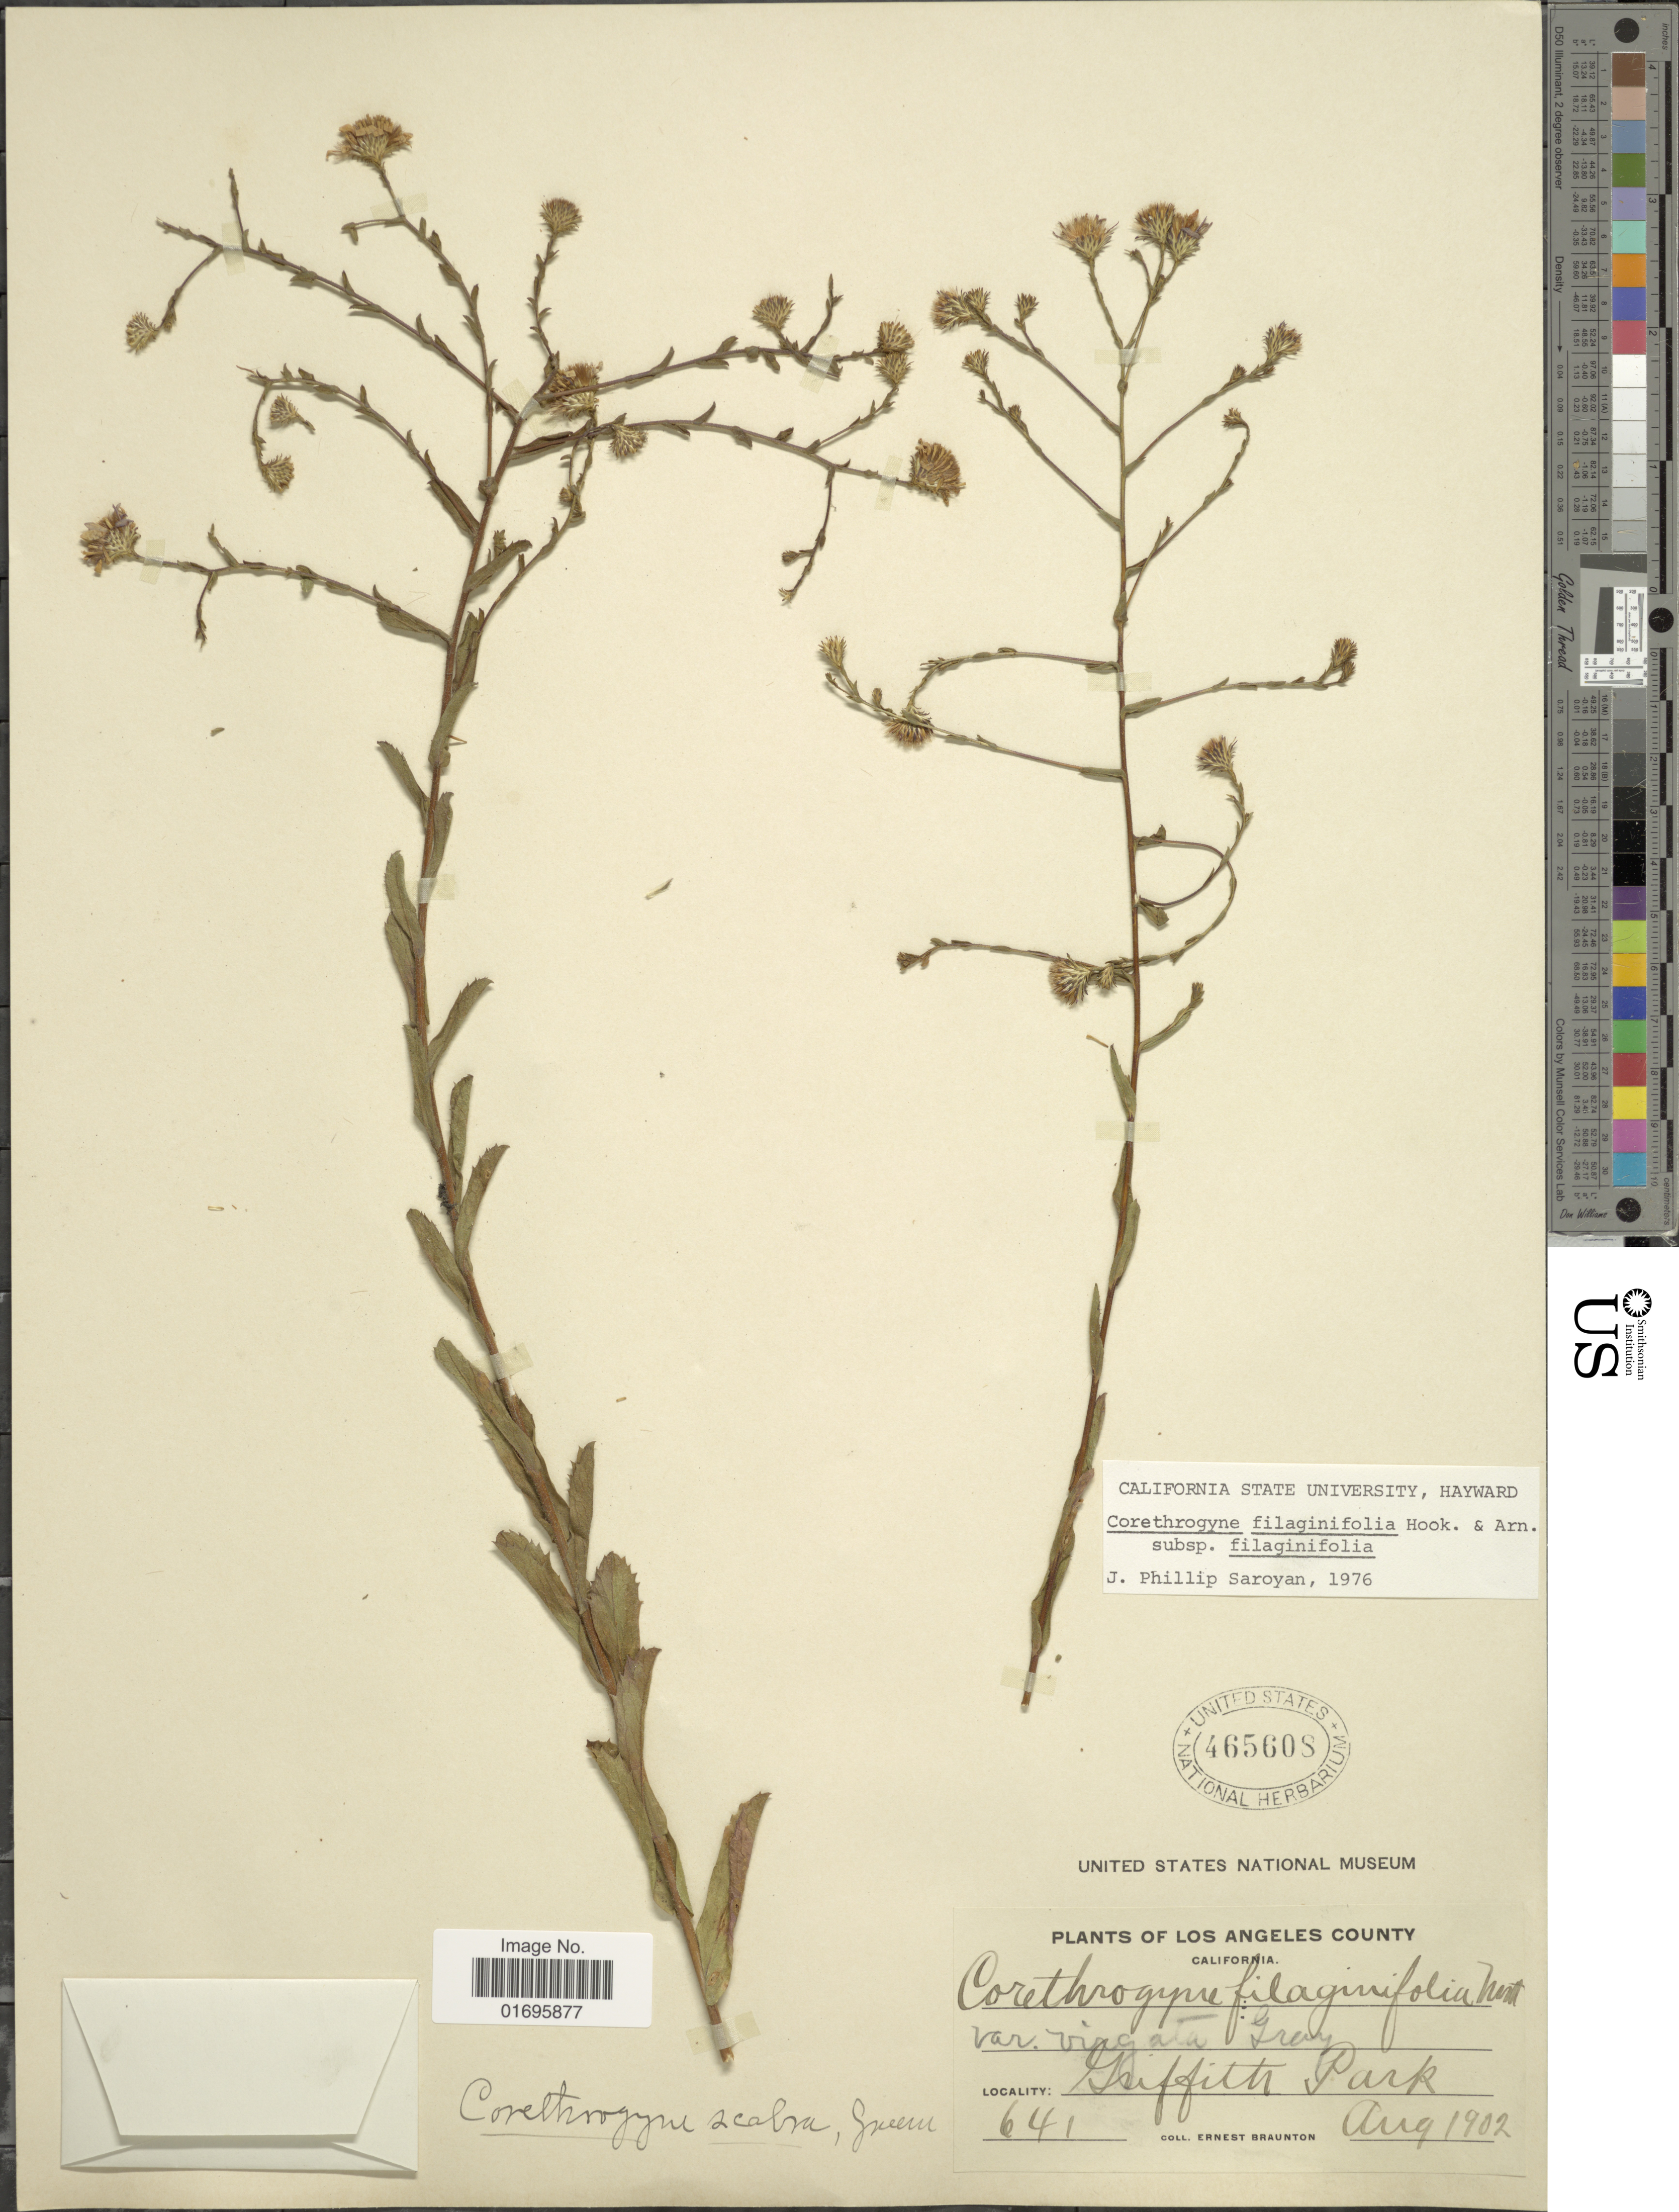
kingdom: Plantae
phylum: Tracheophyta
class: Magnoliopsida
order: Asterales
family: Asteraceae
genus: Corethrogyne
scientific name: Corethrogyne scabra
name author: Greene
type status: Syntype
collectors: E. Braunton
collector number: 641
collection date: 1902-08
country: United States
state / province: California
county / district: Los Angeles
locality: Los Angeles County. Griffith Park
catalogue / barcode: US 465608